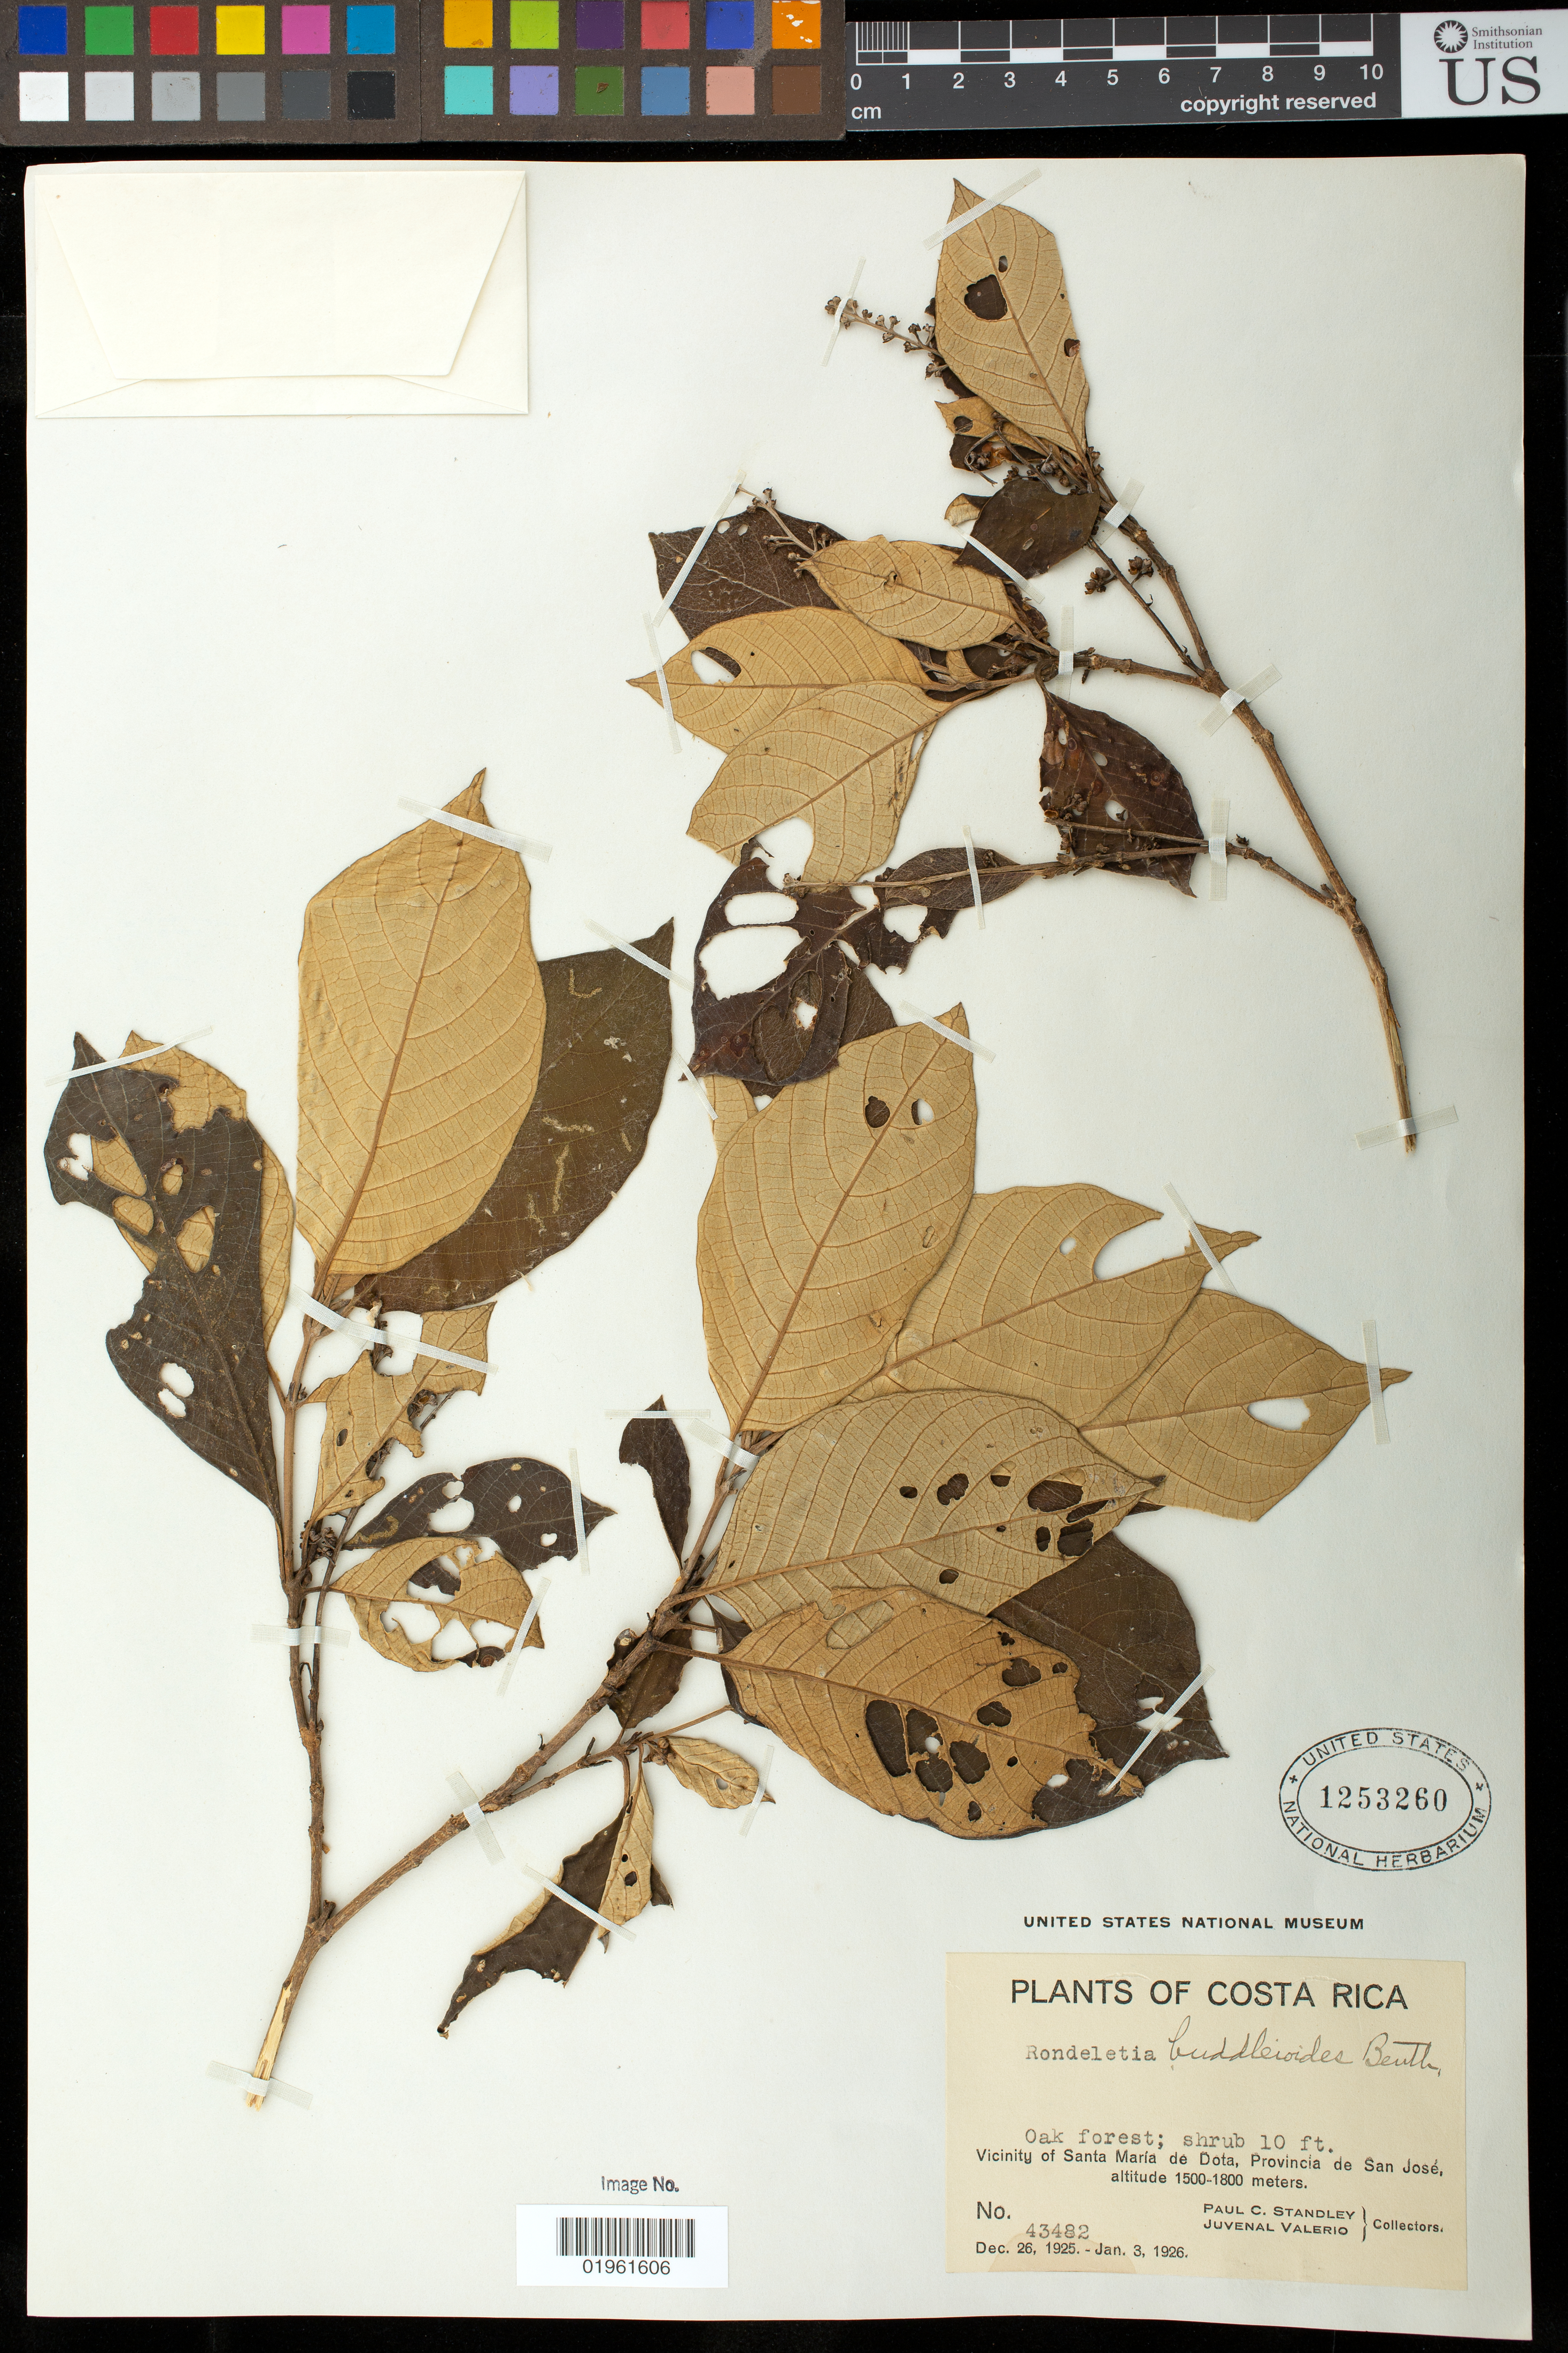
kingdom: Plantae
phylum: Tracheophyta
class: Magnoliopsida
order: Gentianales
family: Rubiaceae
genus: Rondeletia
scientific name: Rondeletia buddleioides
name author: Benth.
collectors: P. C. Standley & J. Valerio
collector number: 43482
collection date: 1925-12-26/1926-01-03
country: Costa Rica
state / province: San José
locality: vicinity of Santa Maria de Dota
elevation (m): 1500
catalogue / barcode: US 1253260